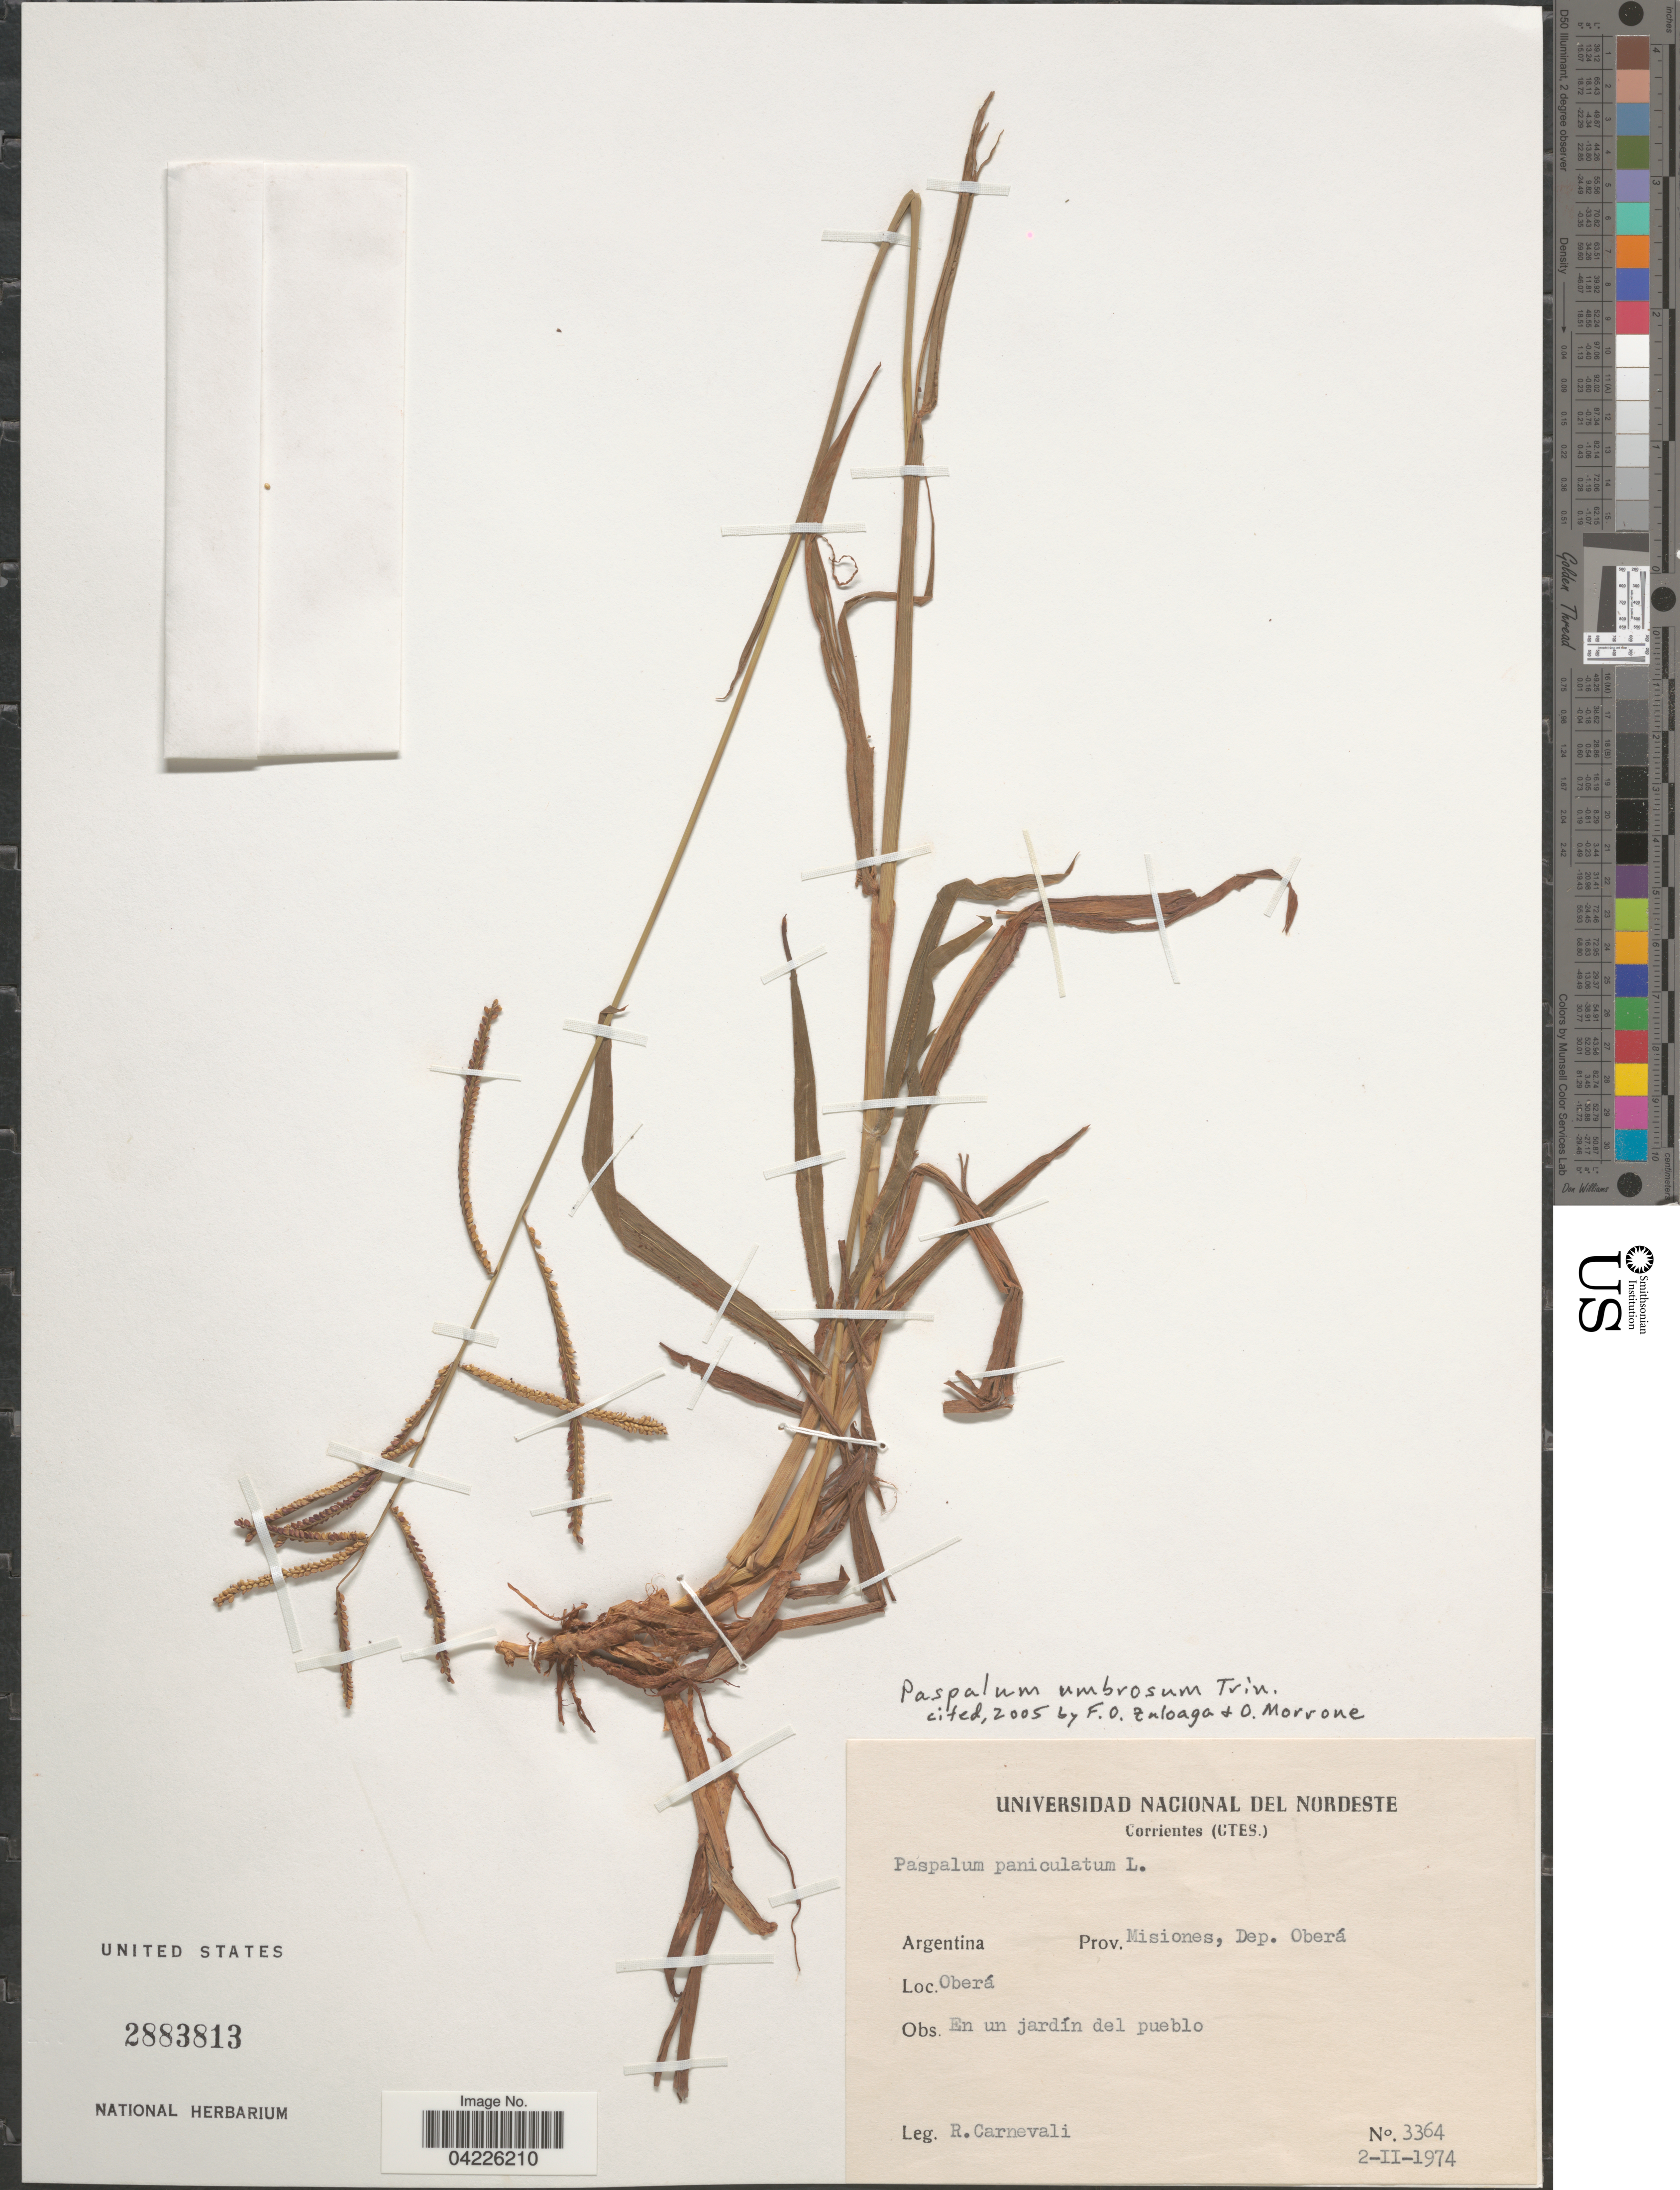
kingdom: Plantae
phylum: Tracheophyta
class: Liliopsida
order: Poales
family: Poaceae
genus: Paspalum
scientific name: Paspalum umbrosum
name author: Trin.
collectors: R. Carnevali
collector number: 3364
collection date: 1974-02-02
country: Argentina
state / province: Misiones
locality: Dep. Oberá. Oberá. En un jardín del pueblo.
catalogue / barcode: US 2883813